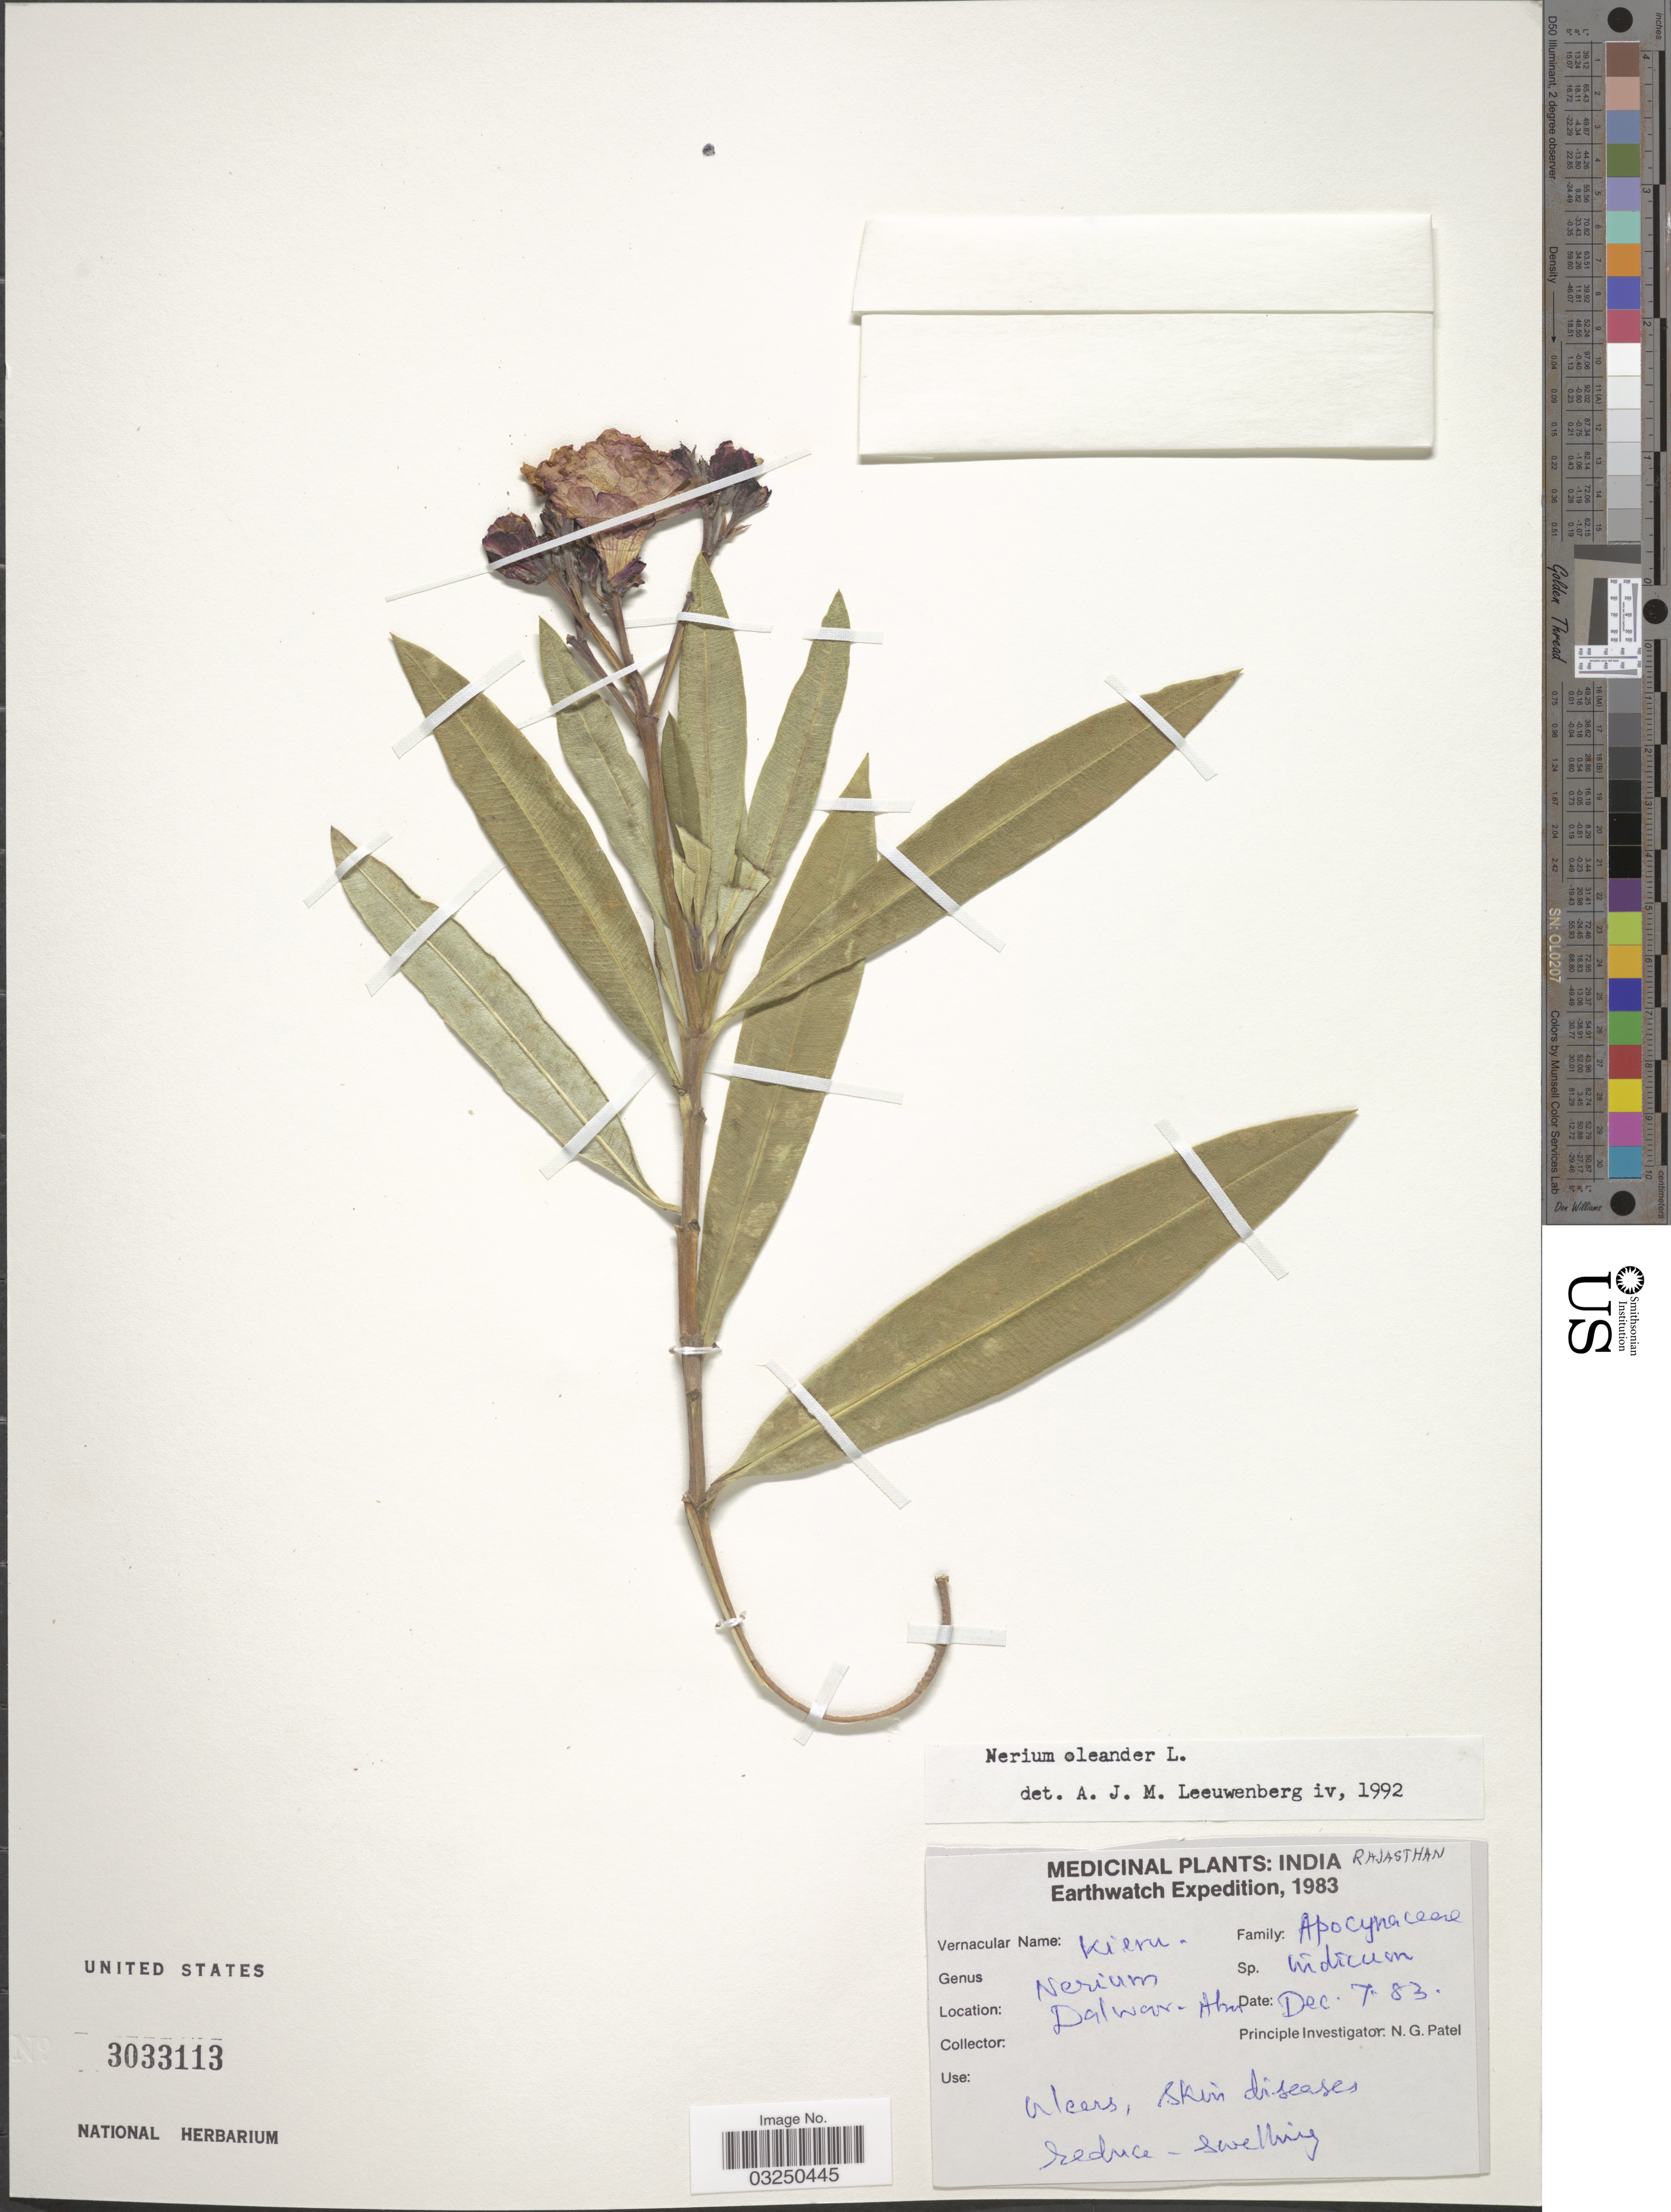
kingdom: Plantae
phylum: Tracheophyta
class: Magnoliopsida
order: Gentianales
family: Apocynaceae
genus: Nerium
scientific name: Nerium oleander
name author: L.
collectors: N. Patel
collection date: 1983-12-07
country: India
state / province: Rajasthan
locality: Dalwar-Abu.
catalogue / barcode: US 3033113